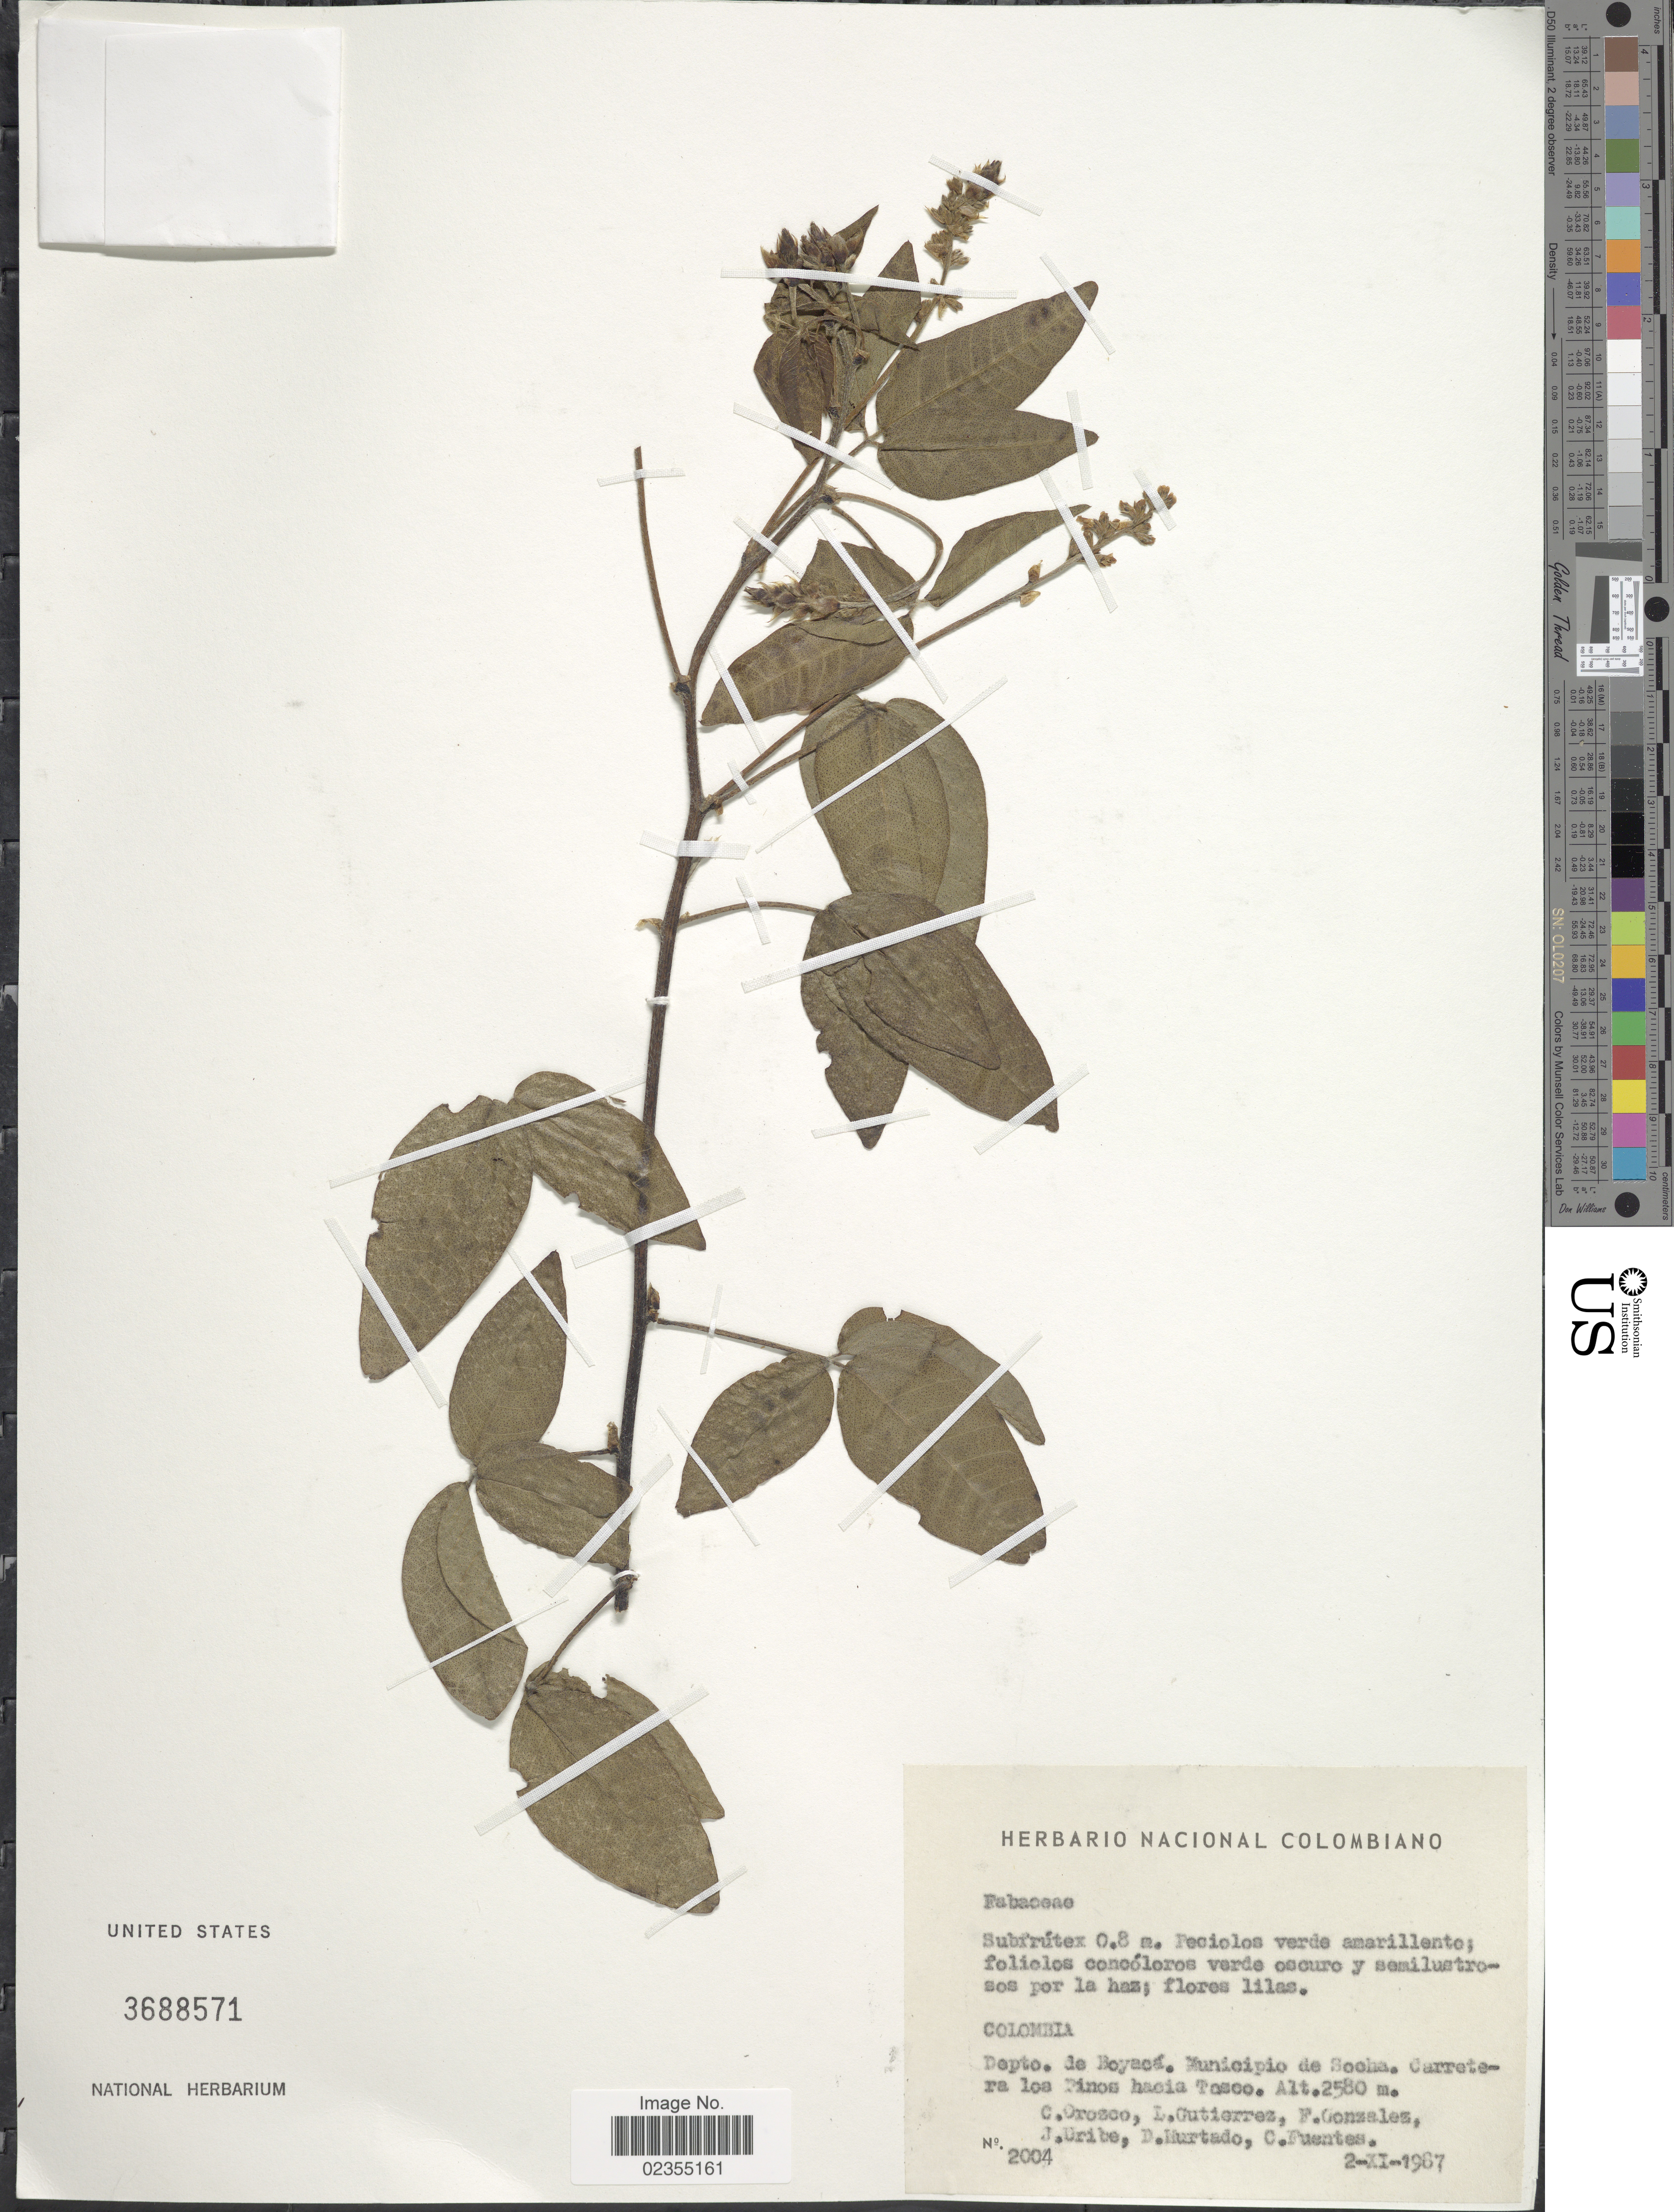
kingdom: Plantae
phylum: Tracheophyta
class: Magnoliopsida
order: Fabales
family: Fabaceae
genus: Otholobium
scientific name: Otholobium mexicanum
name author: (L. f.) J.W. Grimes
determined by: Mansano, V. F.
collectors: C. I. Orozco, L. Gutiérrez, F. González, J. Uribe & et al.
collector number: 2004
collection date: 1987-11-02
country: Colombia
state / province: Boyacá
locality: Depto. de Boyacá, Municipio de Socha. Carretera los Pinos hacia Tasco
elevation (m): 2580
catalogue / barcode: US 3688571